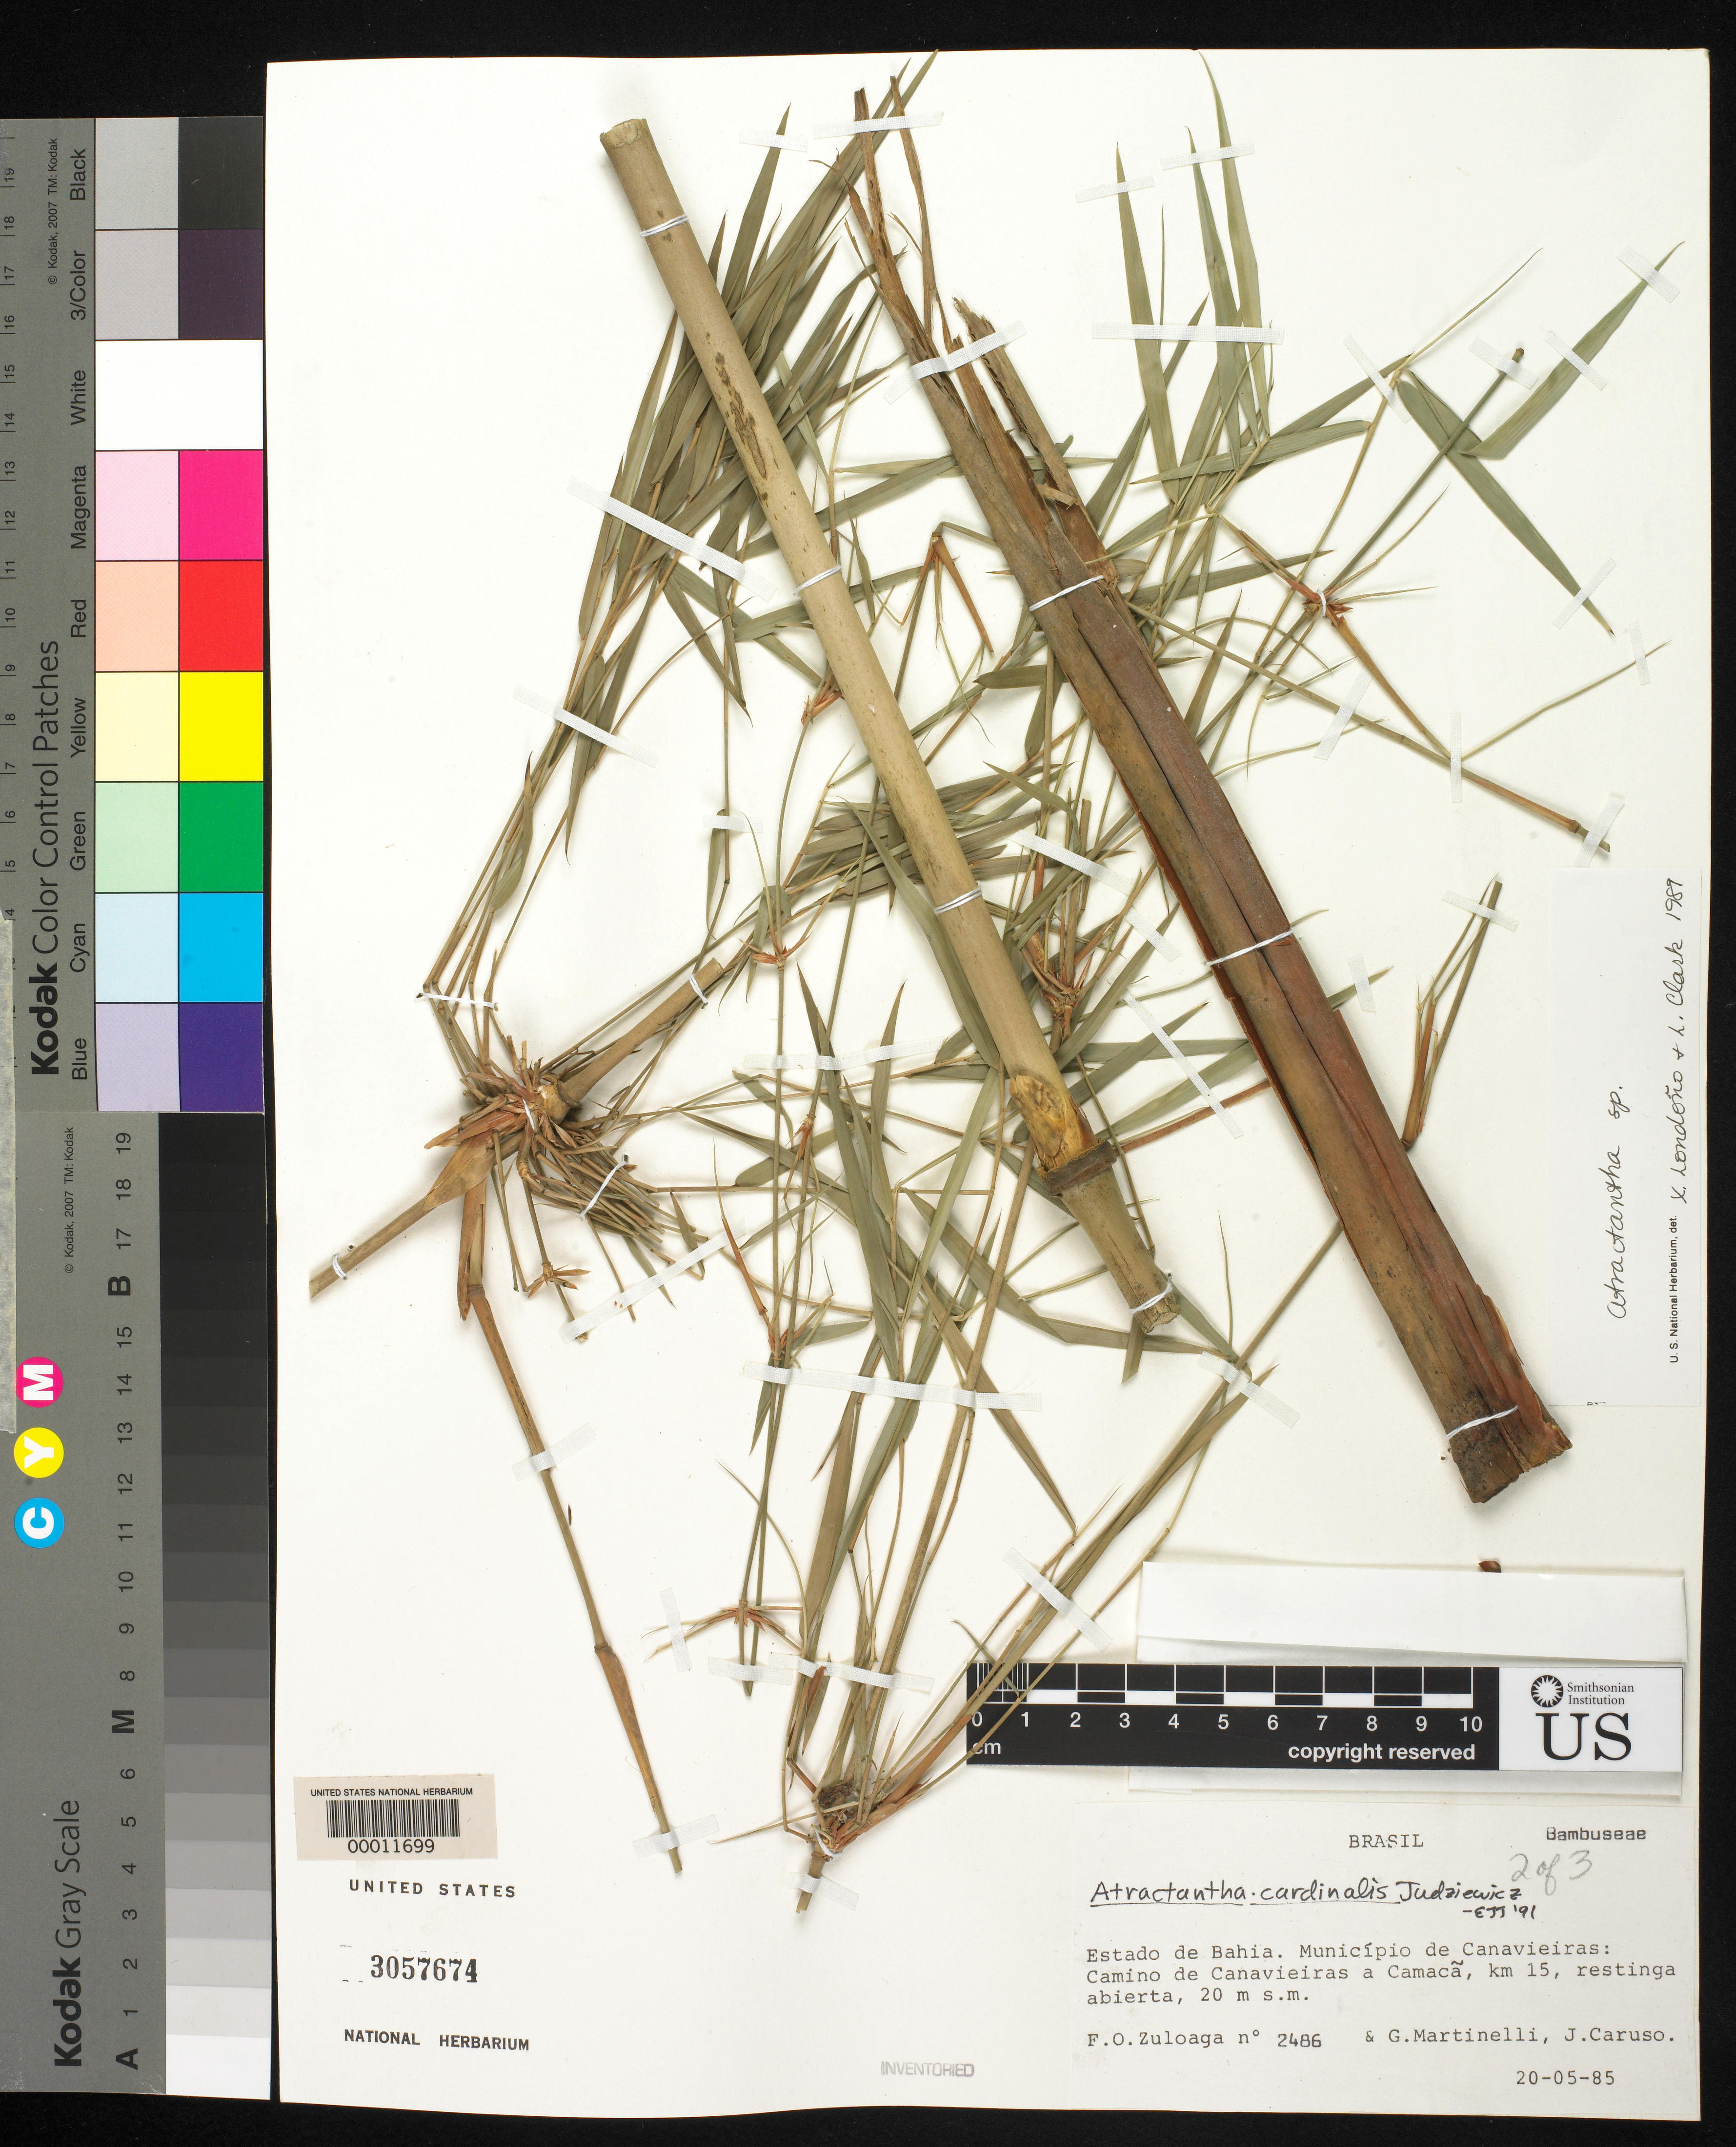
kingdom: Plantae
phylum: Tracheophyta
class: Liliopsida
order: Poales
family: Poaceae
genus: Atractantha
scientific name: Atractantha cardinalis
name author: Judz.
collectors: F. O. Zuloaga, G. Martinelli & J. Caruso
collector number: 2486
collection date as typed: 20 May 1985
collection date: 1985-05-20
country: Brazil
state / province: Bahia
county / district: Canavieiras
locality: Canavieiras a camaca road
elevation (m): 20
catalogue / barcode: US 3057674